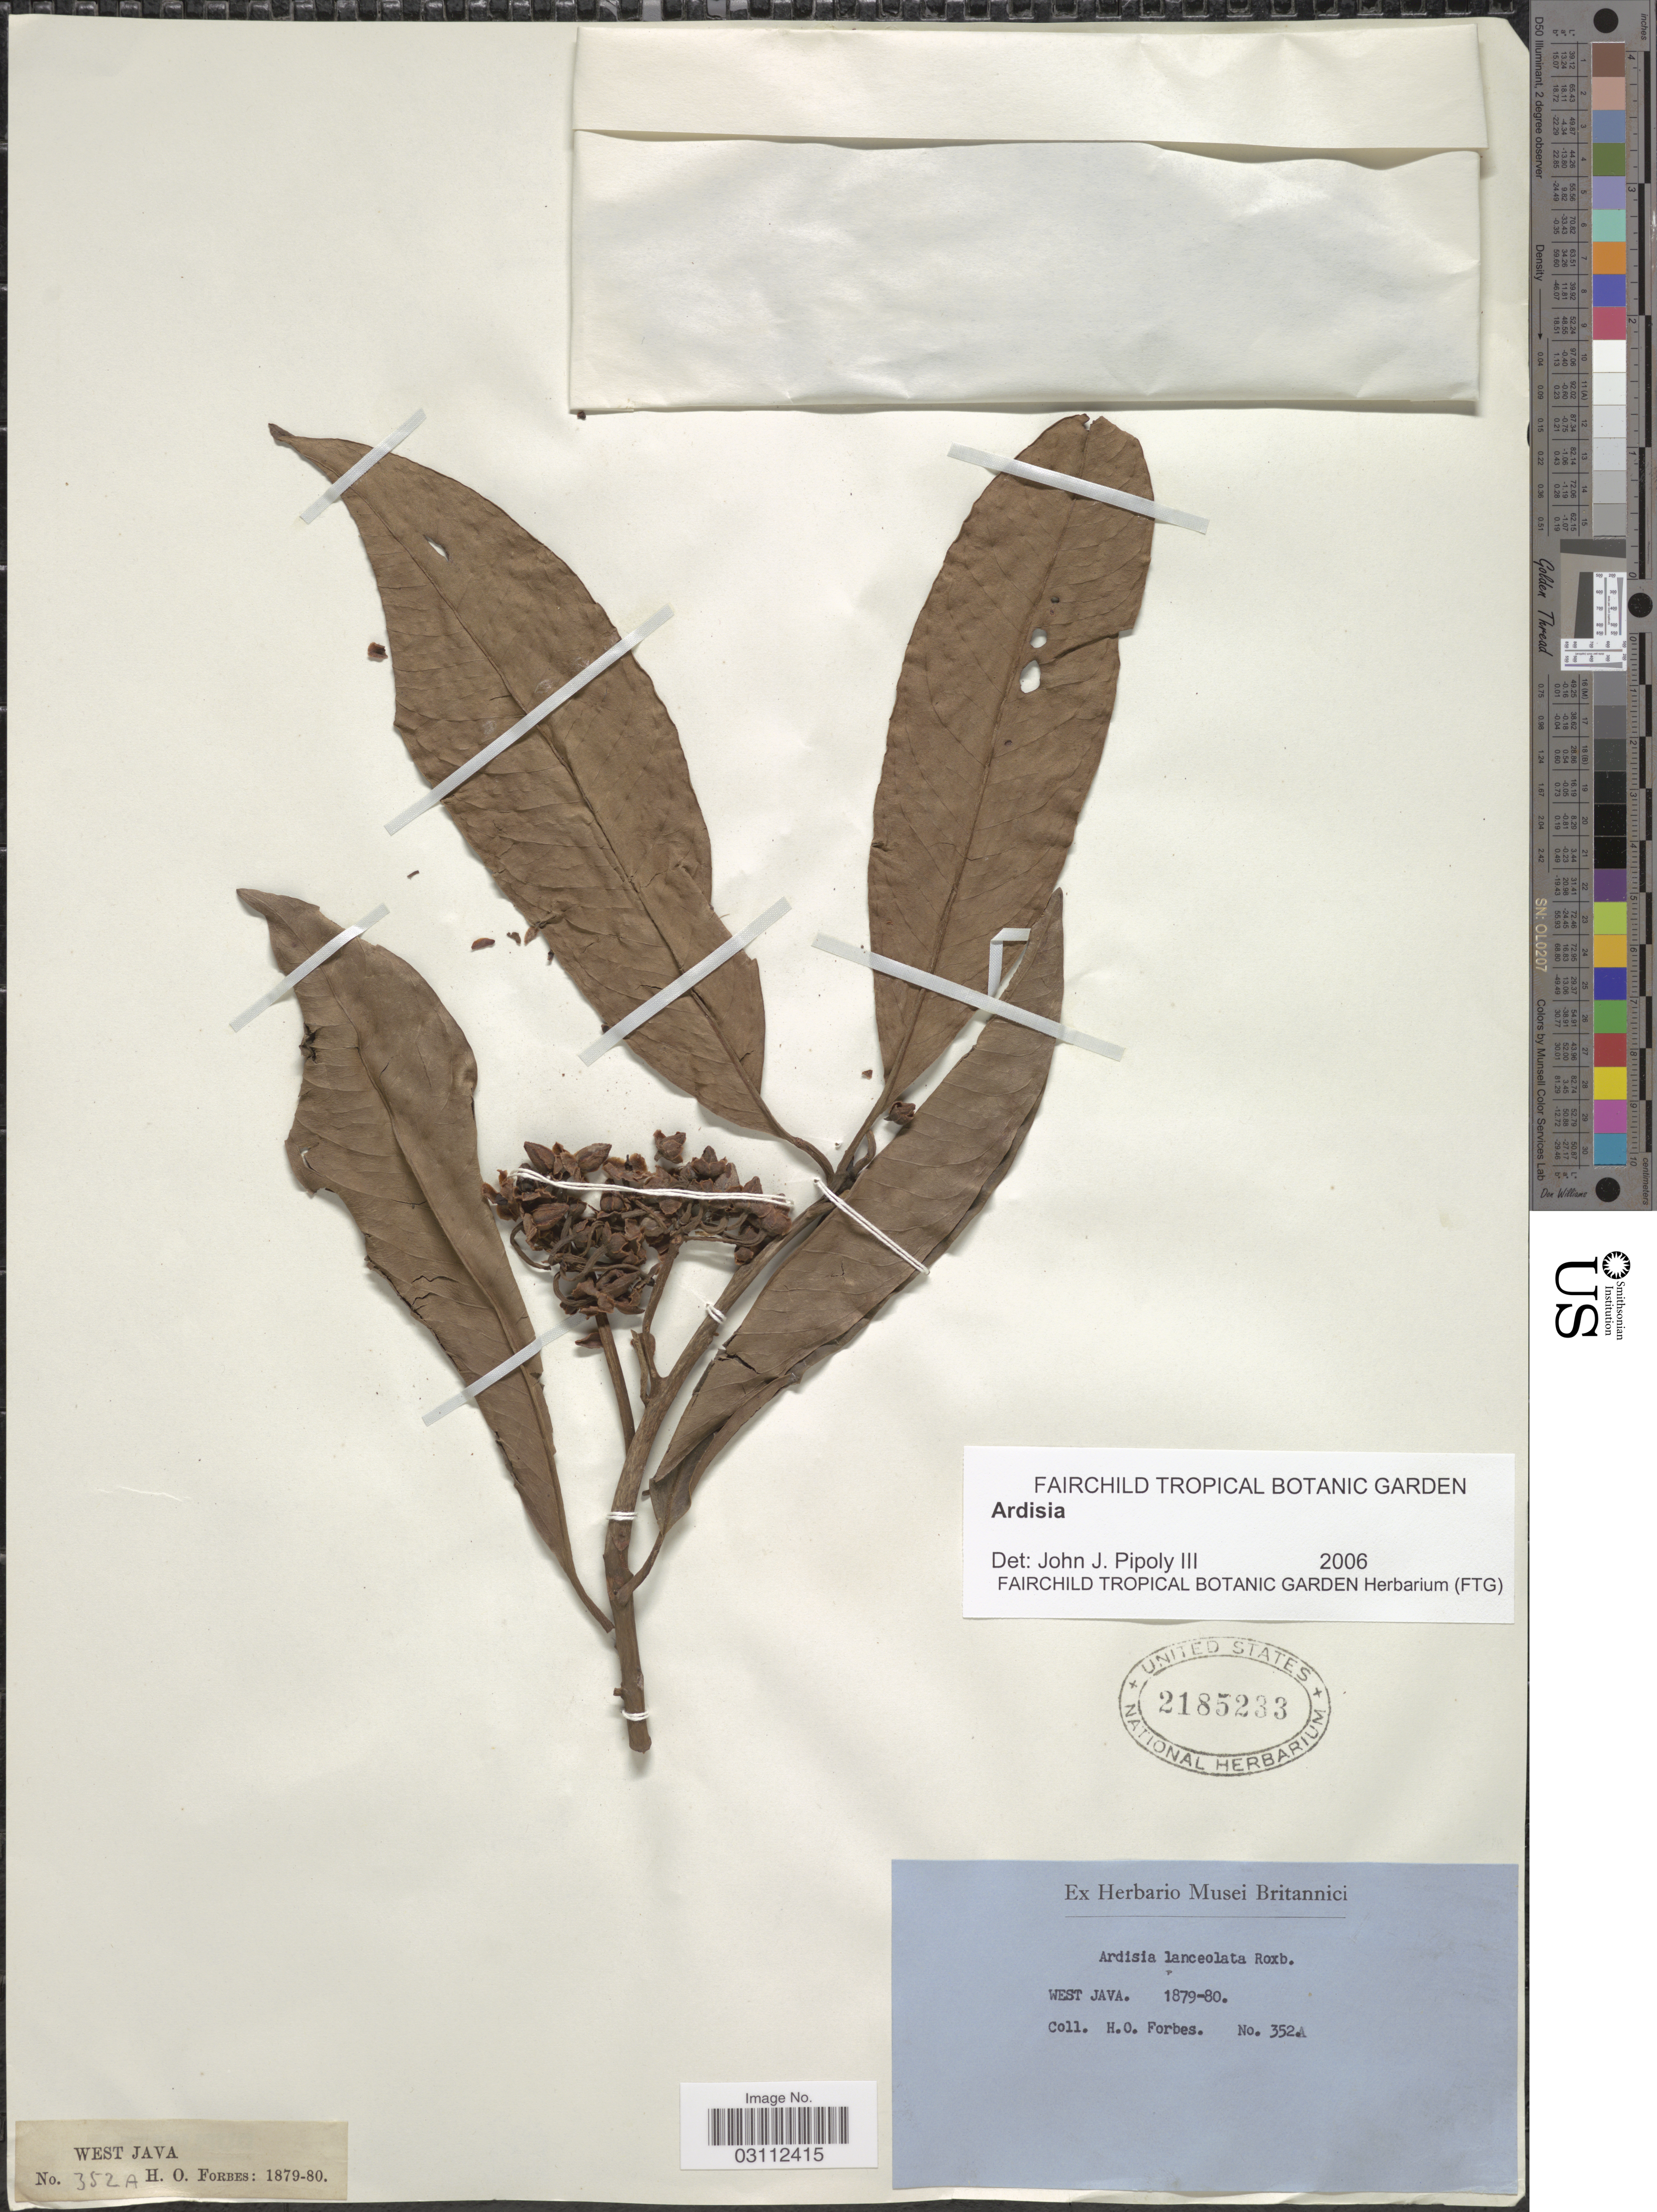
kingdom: Plantae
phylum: Tracheophyta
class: Magnoliopsida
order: Ericales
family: Primulaceae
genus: Ardisia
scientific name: Ardisia lanceolata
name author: Roxb.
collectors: H. O. Forbes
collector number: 352A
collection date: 1879/1880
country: Indonesia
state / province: Java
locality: West Java.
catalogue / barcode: US 2185233